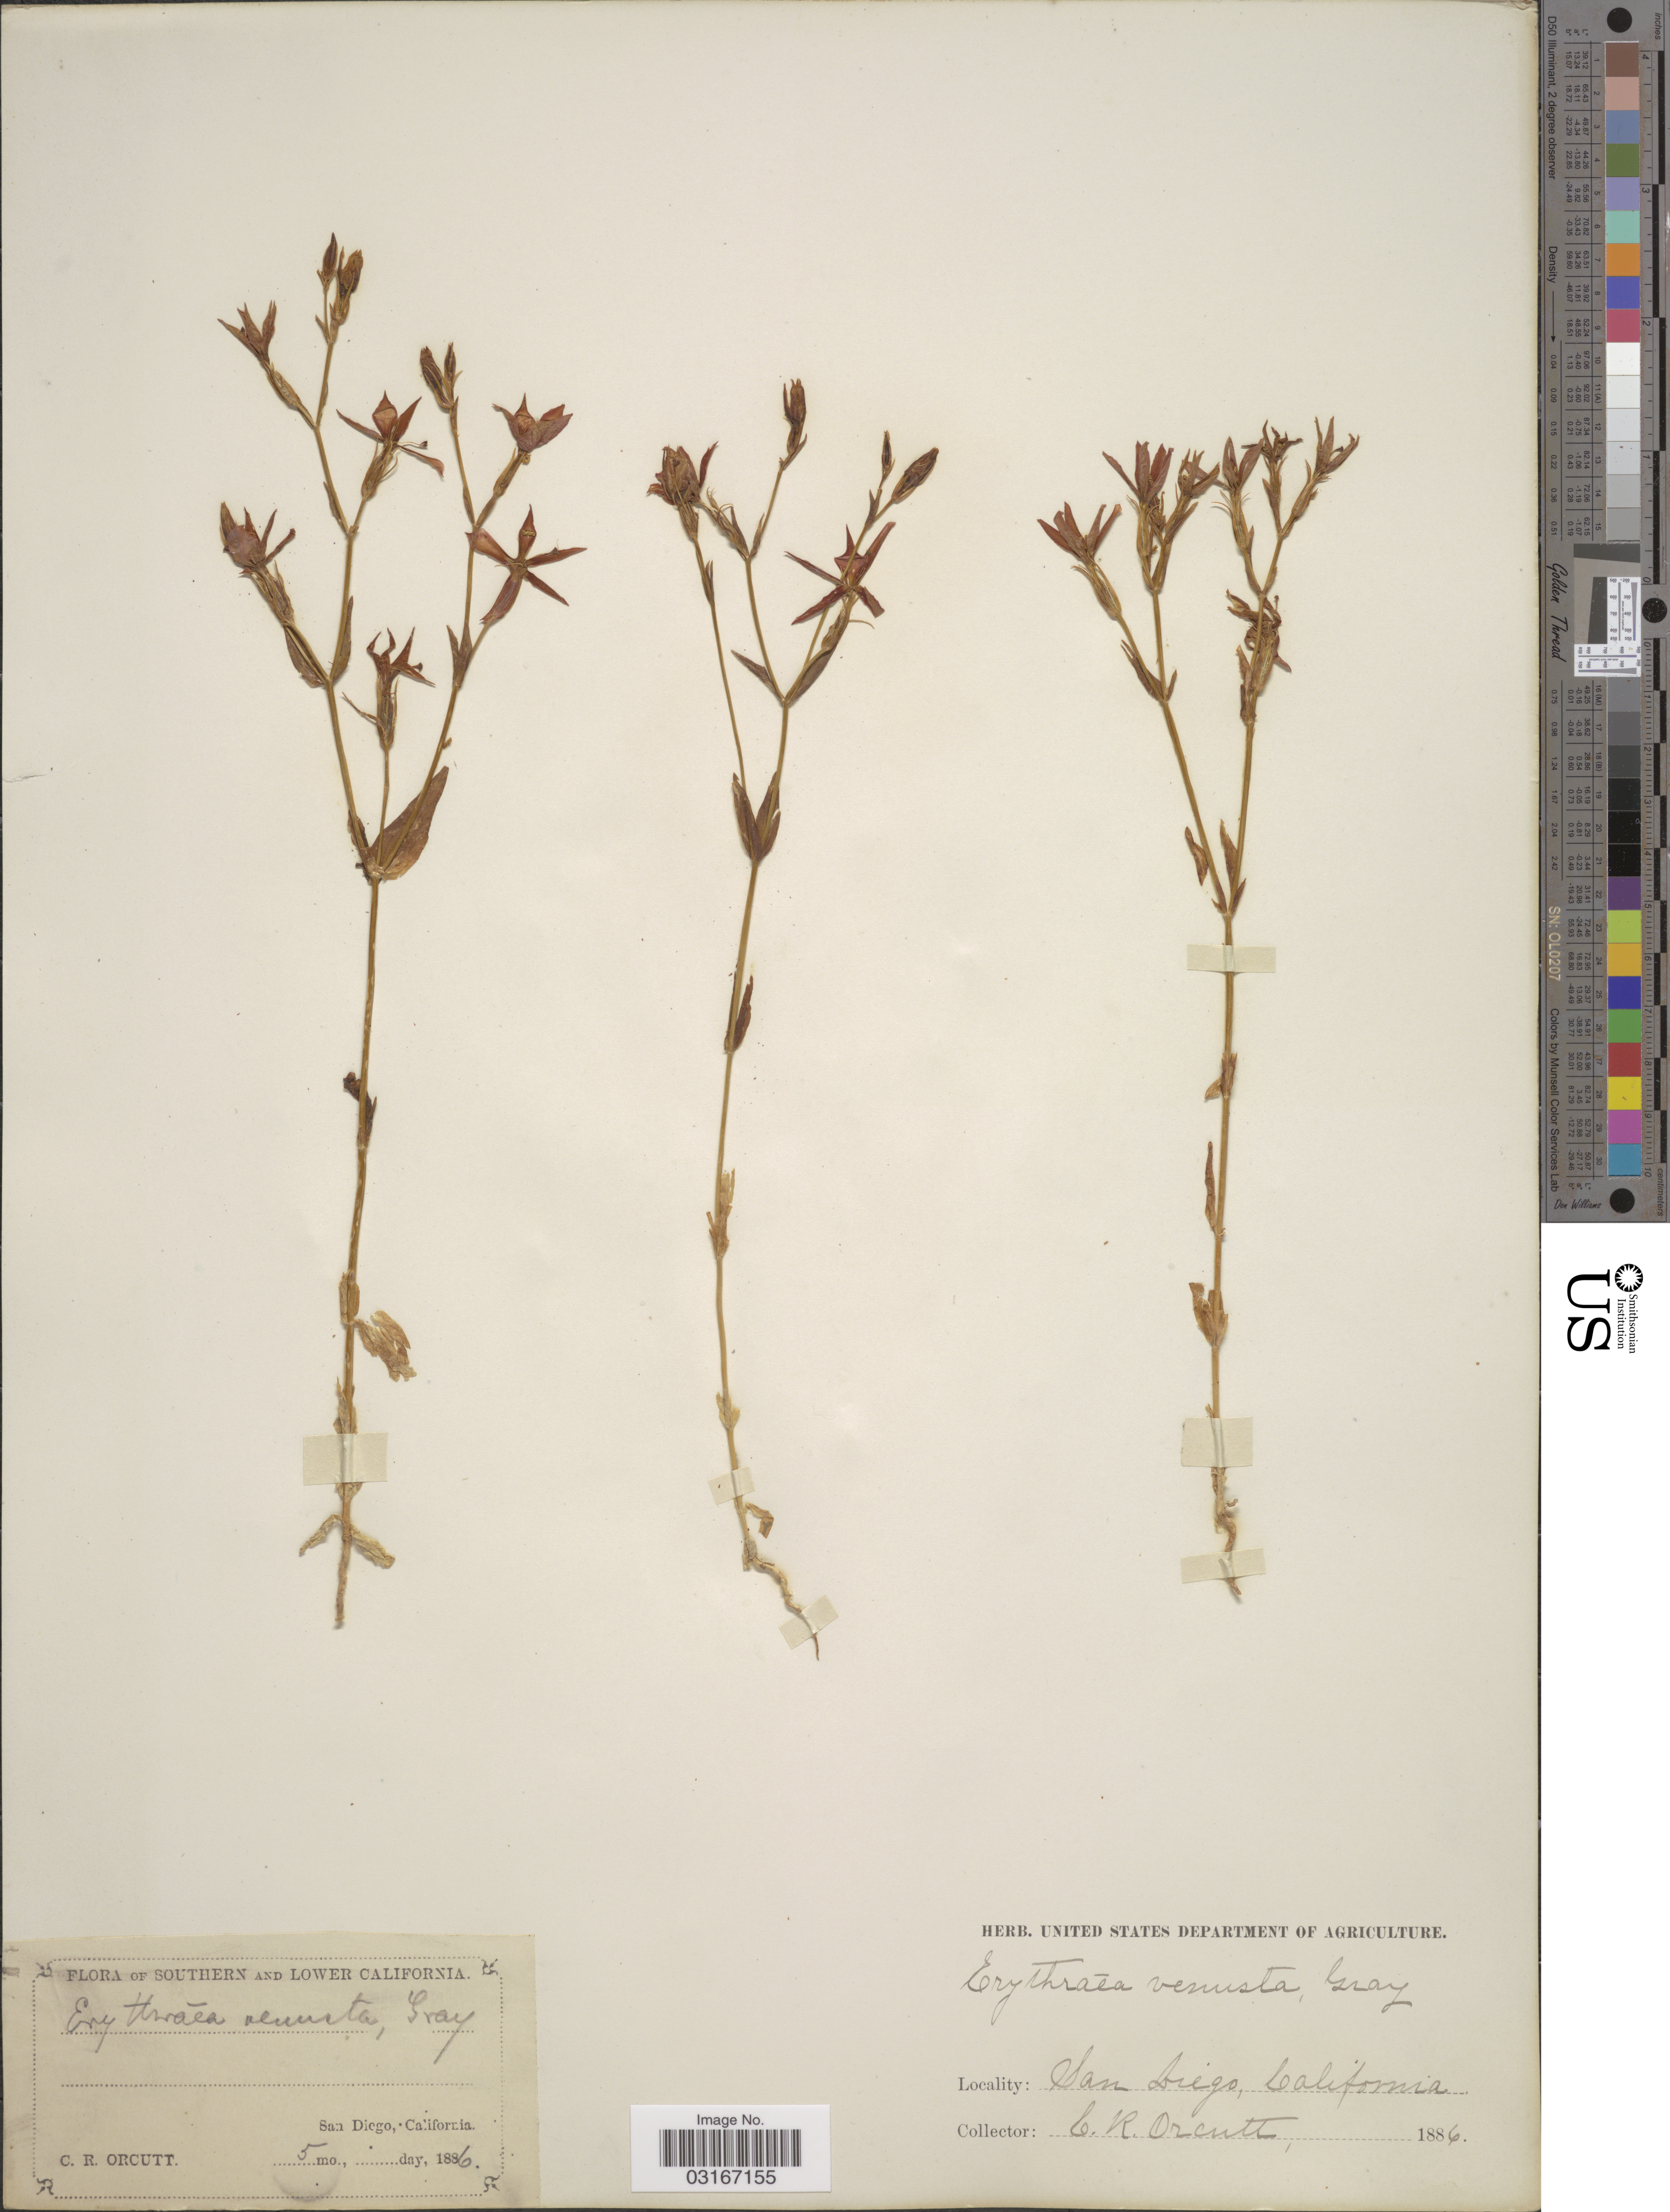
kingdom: Plantae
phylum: Tracheophyta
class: Magnoliopsida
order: Gentianales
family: Gentianaceae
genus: Centaurium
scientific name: Centaurium venustum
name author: (A. Gray) B.L. Rob.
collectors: C. R. Orcutt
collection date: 1886-05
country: United States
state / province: California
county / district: San Diego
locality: Southern and Lower California. San Diego.